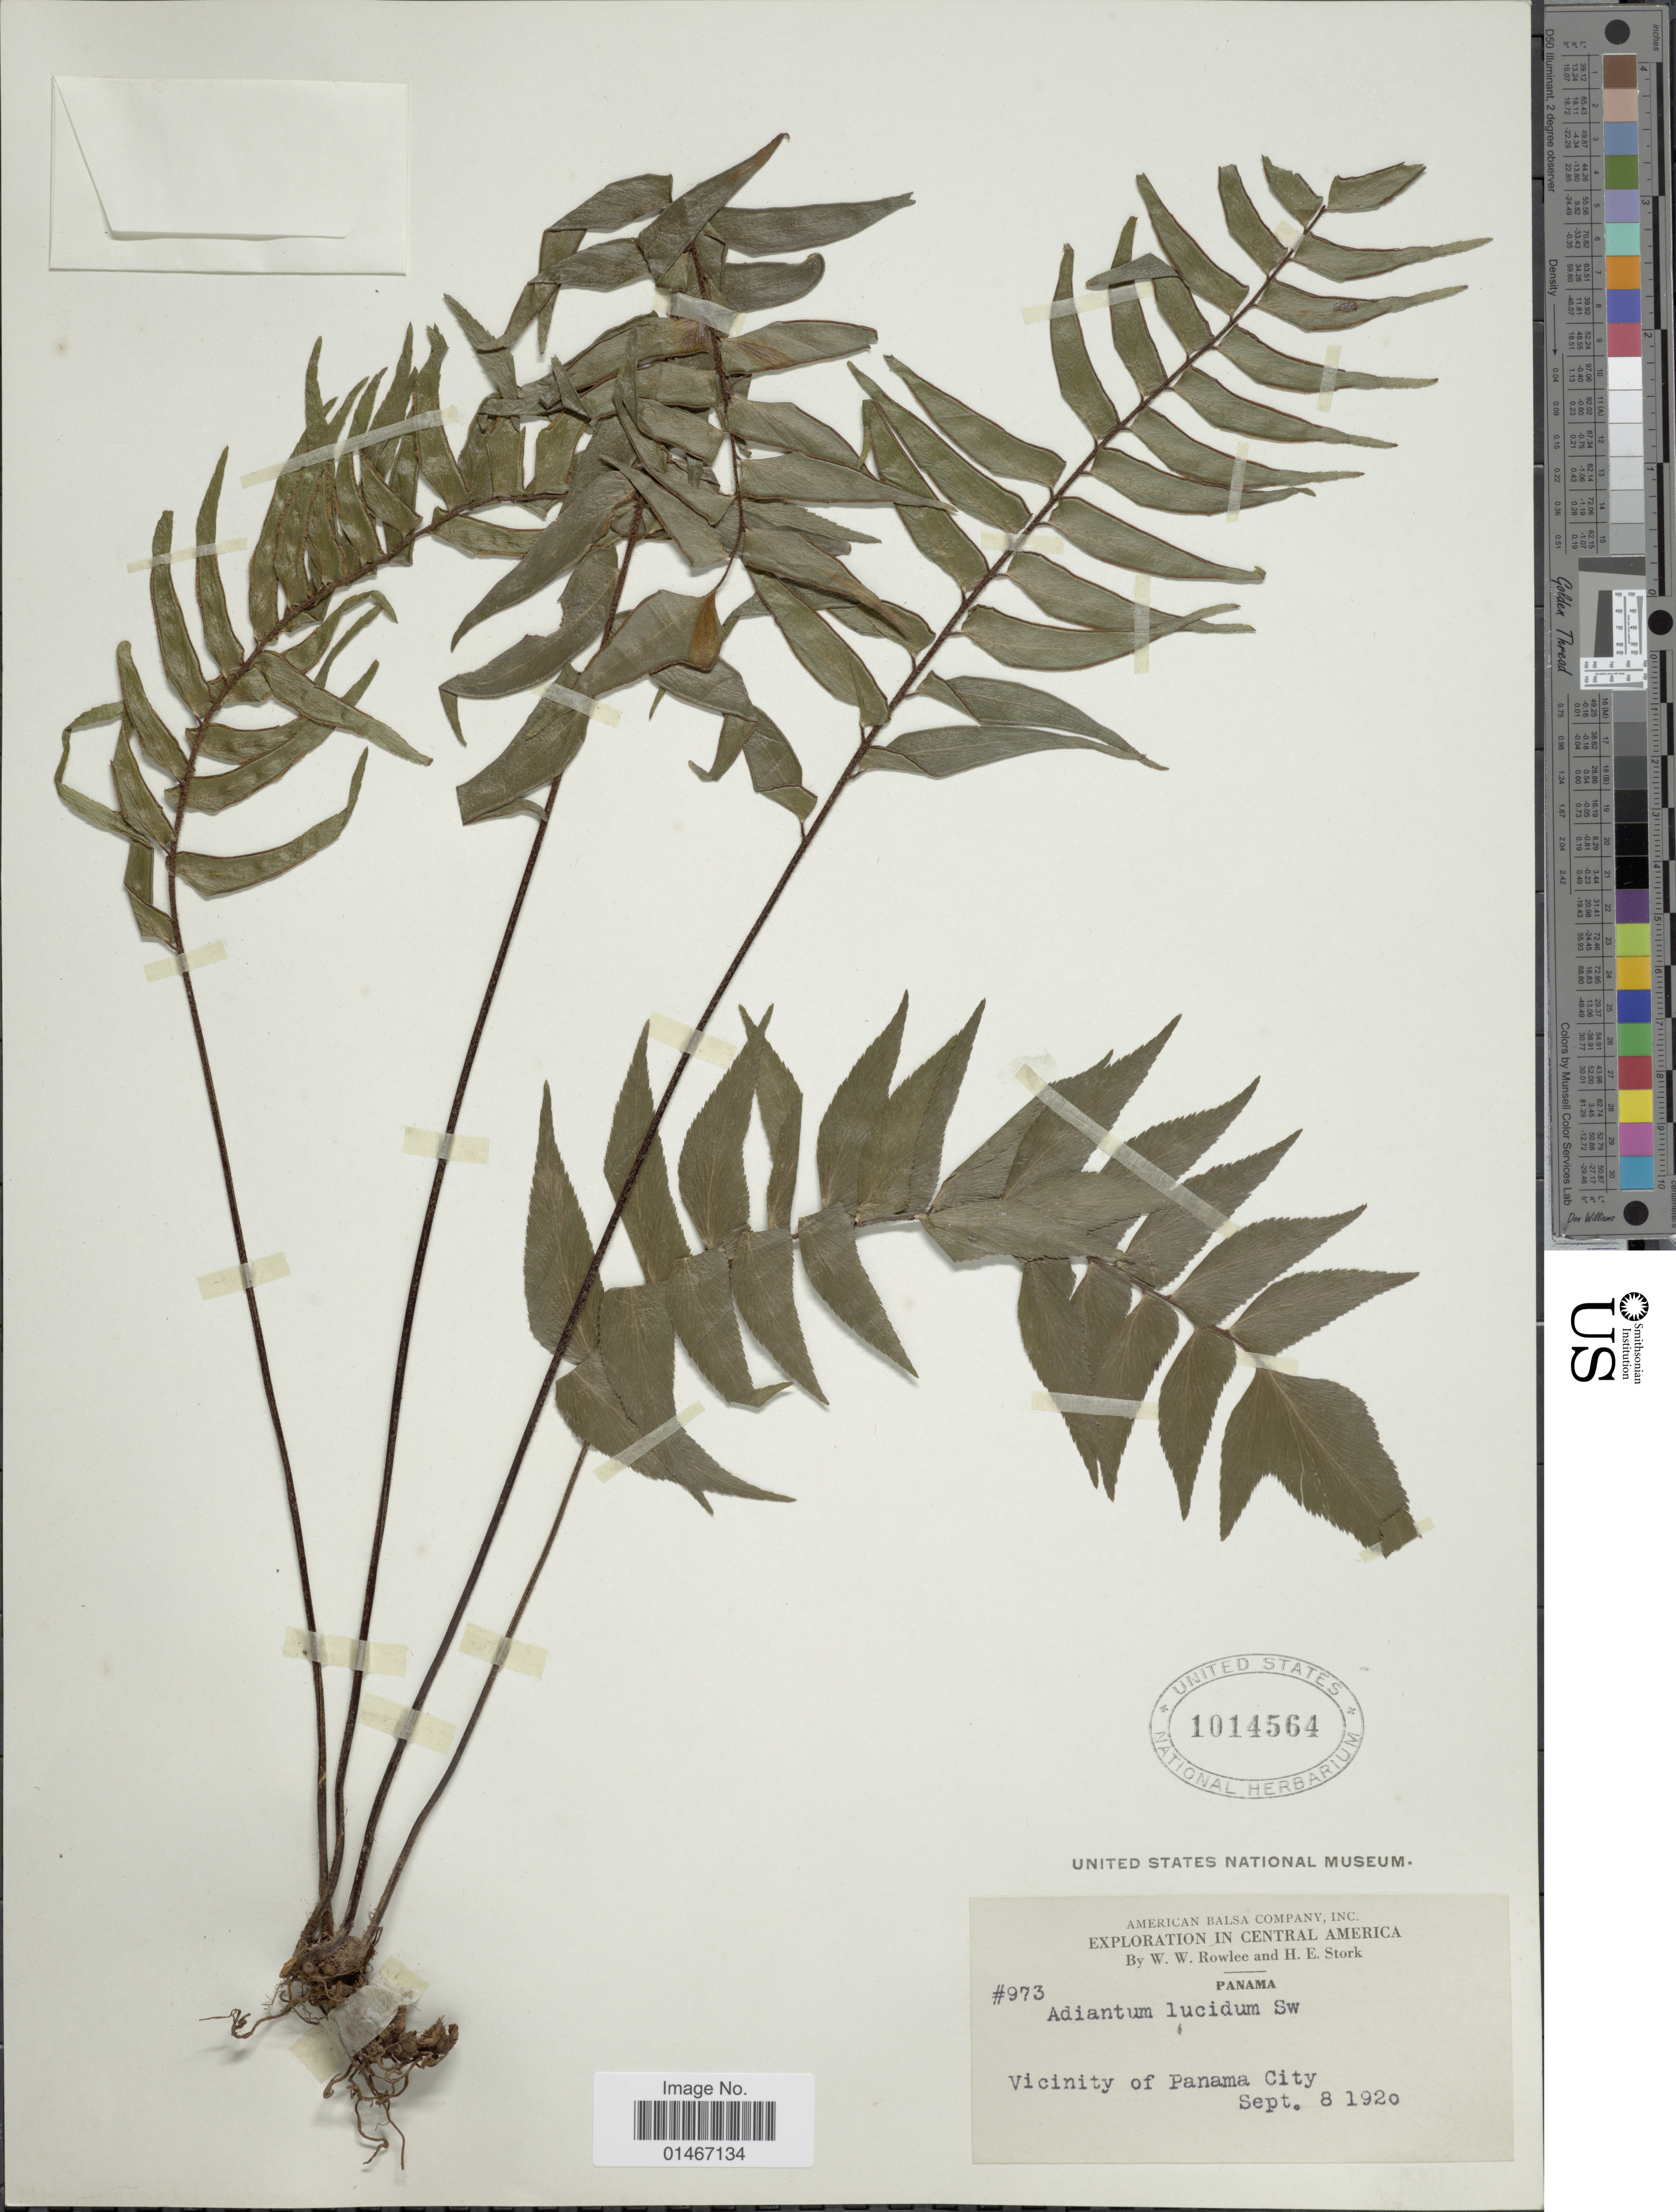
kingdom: Plantae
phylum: Tracheophyta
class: Polypodiopsida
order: Polypodiales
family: Pteridaceae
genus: Adiantum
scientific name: Adiantum lucidum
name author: (Cav.) Sw.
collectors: W. W. Rowlee & H. E. Stork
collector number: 973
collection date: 1920-09-08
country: Panama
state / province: Panamá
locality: Vicinity of Panama City.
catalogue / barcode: US 1014564